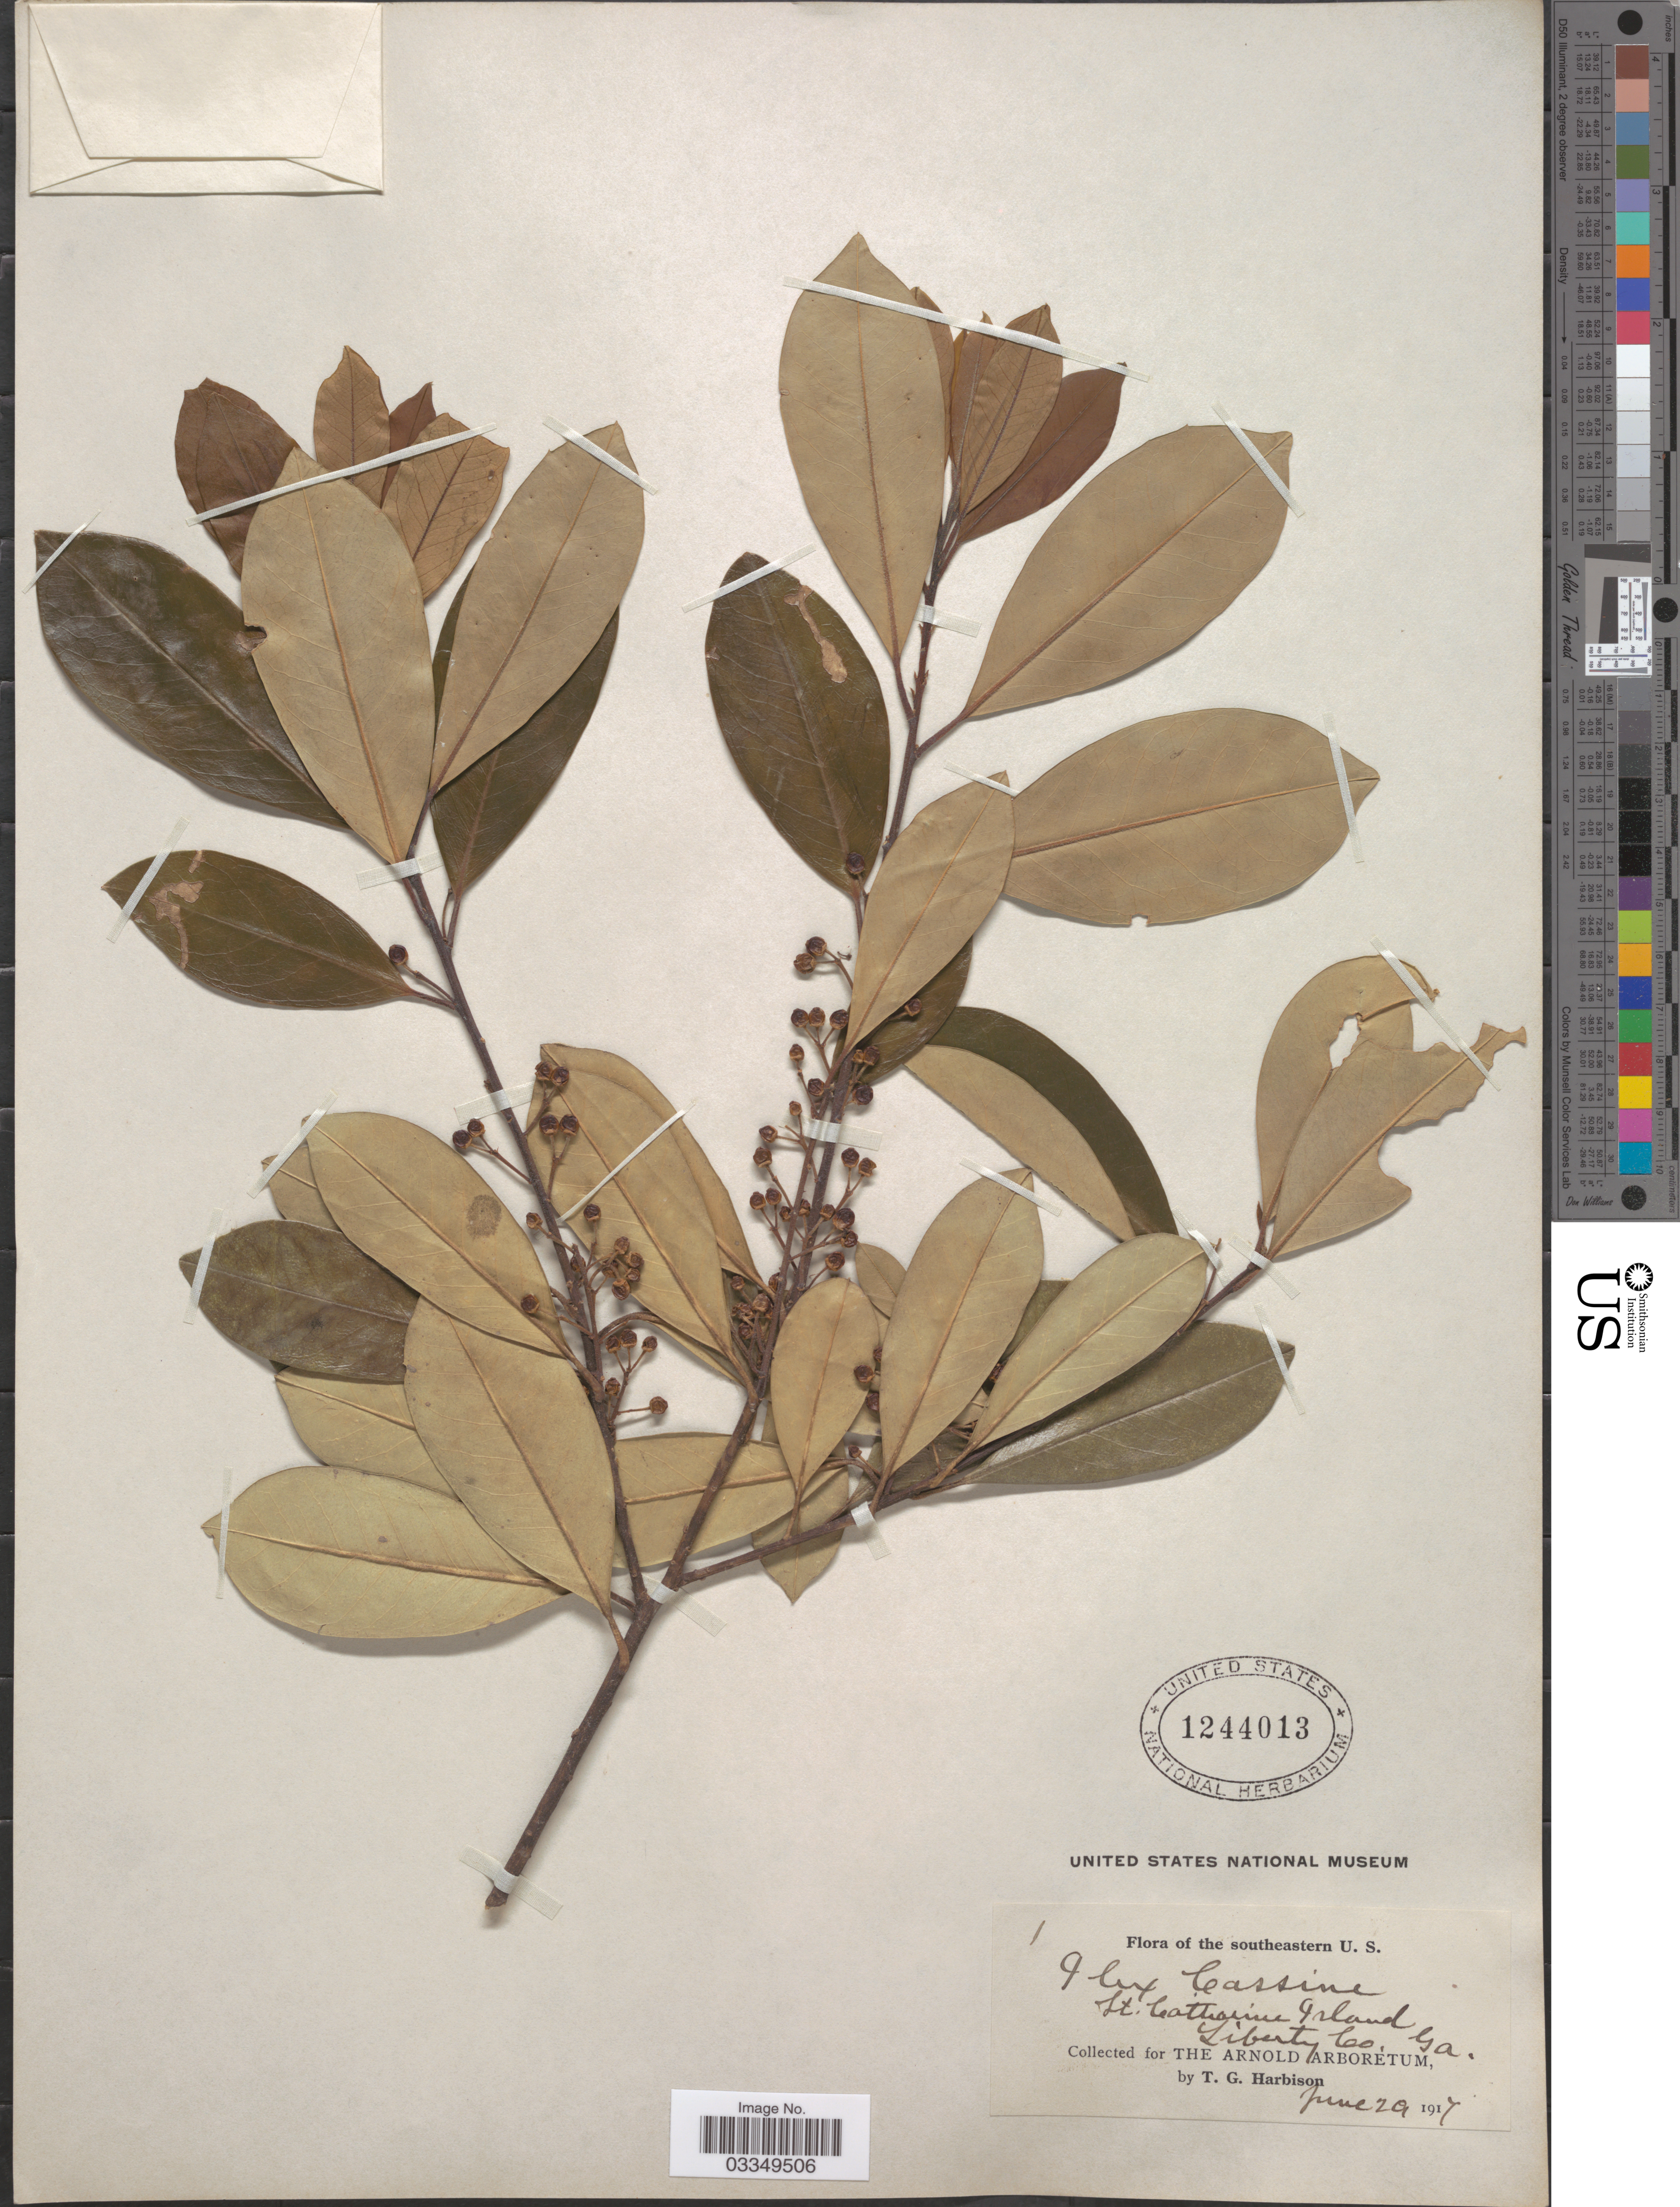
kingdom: Plantae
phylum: Tracheophyta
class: Magnoliopsida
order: Aquifoliales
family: Aquifoliaceae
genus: Ilex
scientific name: Ilex cassine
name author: L.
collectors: T. Harbison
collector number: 1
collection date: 1917-06-26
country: United States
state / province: Georgia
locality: The southeastern U.S., St. Catharine Island, Liberty Co.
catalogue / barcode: US 1244013